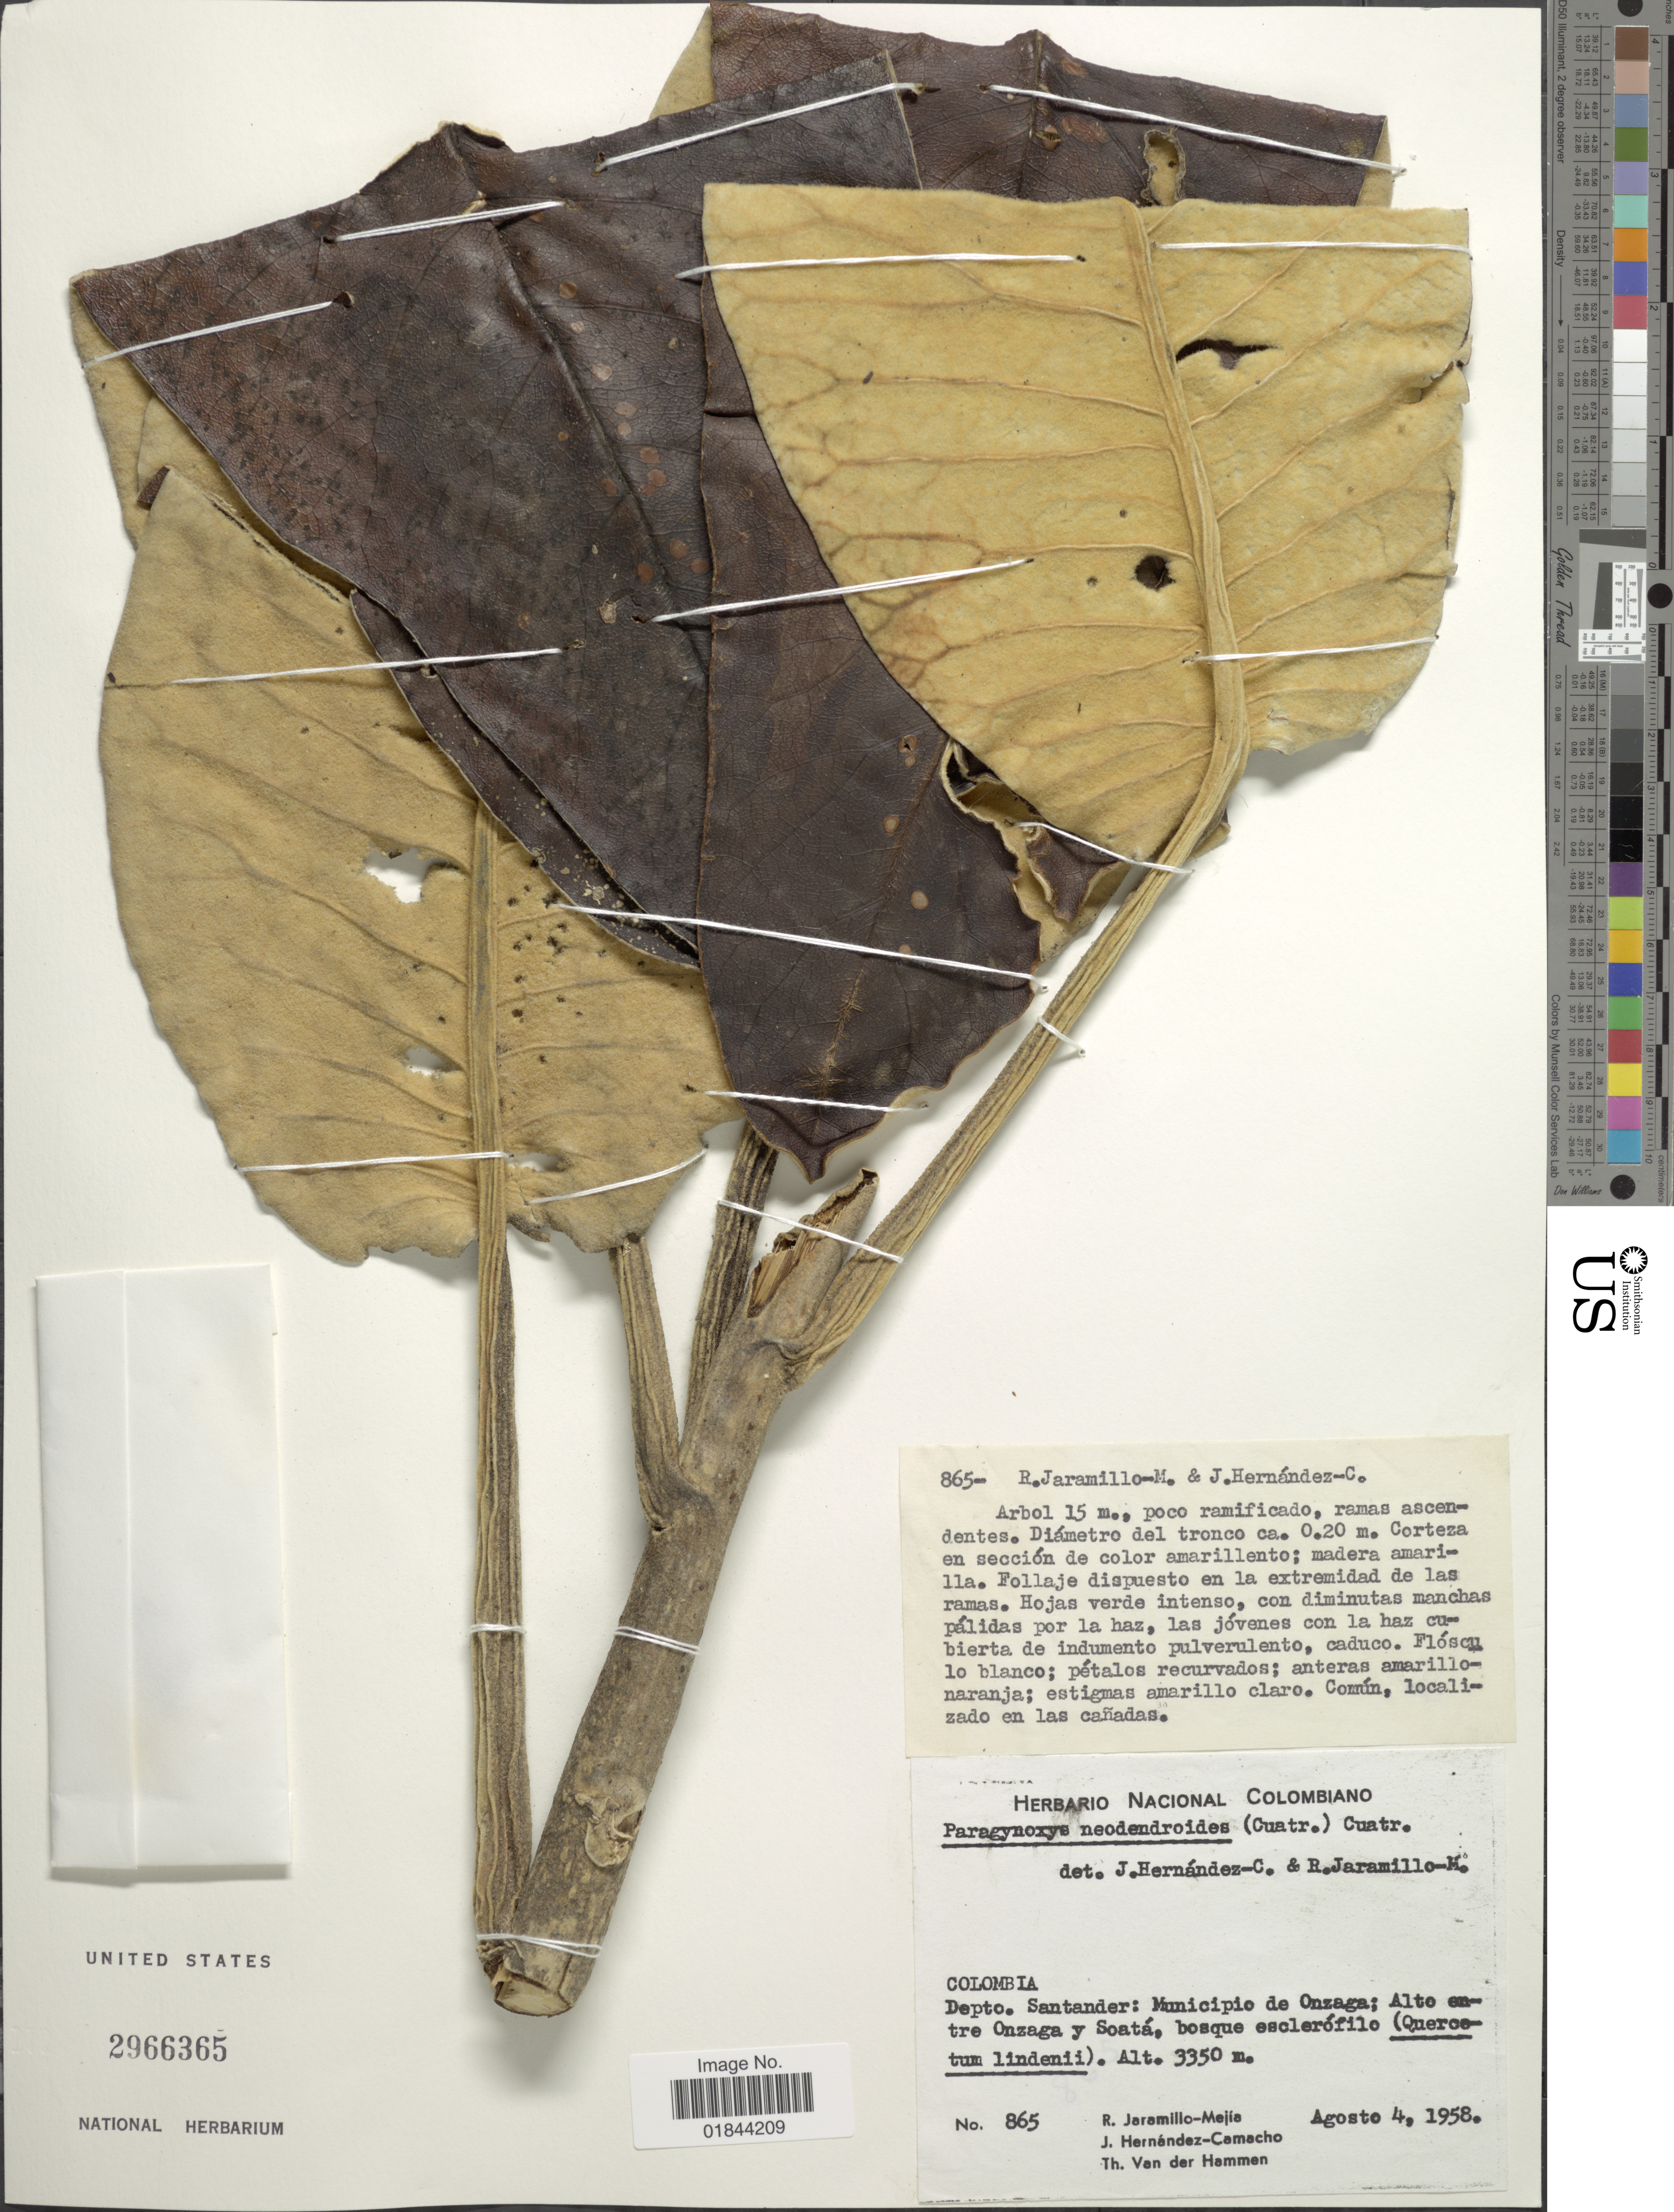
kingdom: Plantae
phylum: Tracheophyta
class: Magnoliopsida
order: Asterales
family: Asteraceae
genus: Paragynoxys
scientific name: Paragynoxys neodendroides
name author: (Cuatrec.) Cuatrec.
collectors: R. Jaramillo M., J. Hernandez Camacho & T. Hammen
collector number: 865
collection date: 1958-08-04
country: Colombia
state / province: Santander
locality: Municipio de Onzaga: Alto entre Onzaga y Soata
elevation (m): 3350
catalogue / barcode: US 2966365